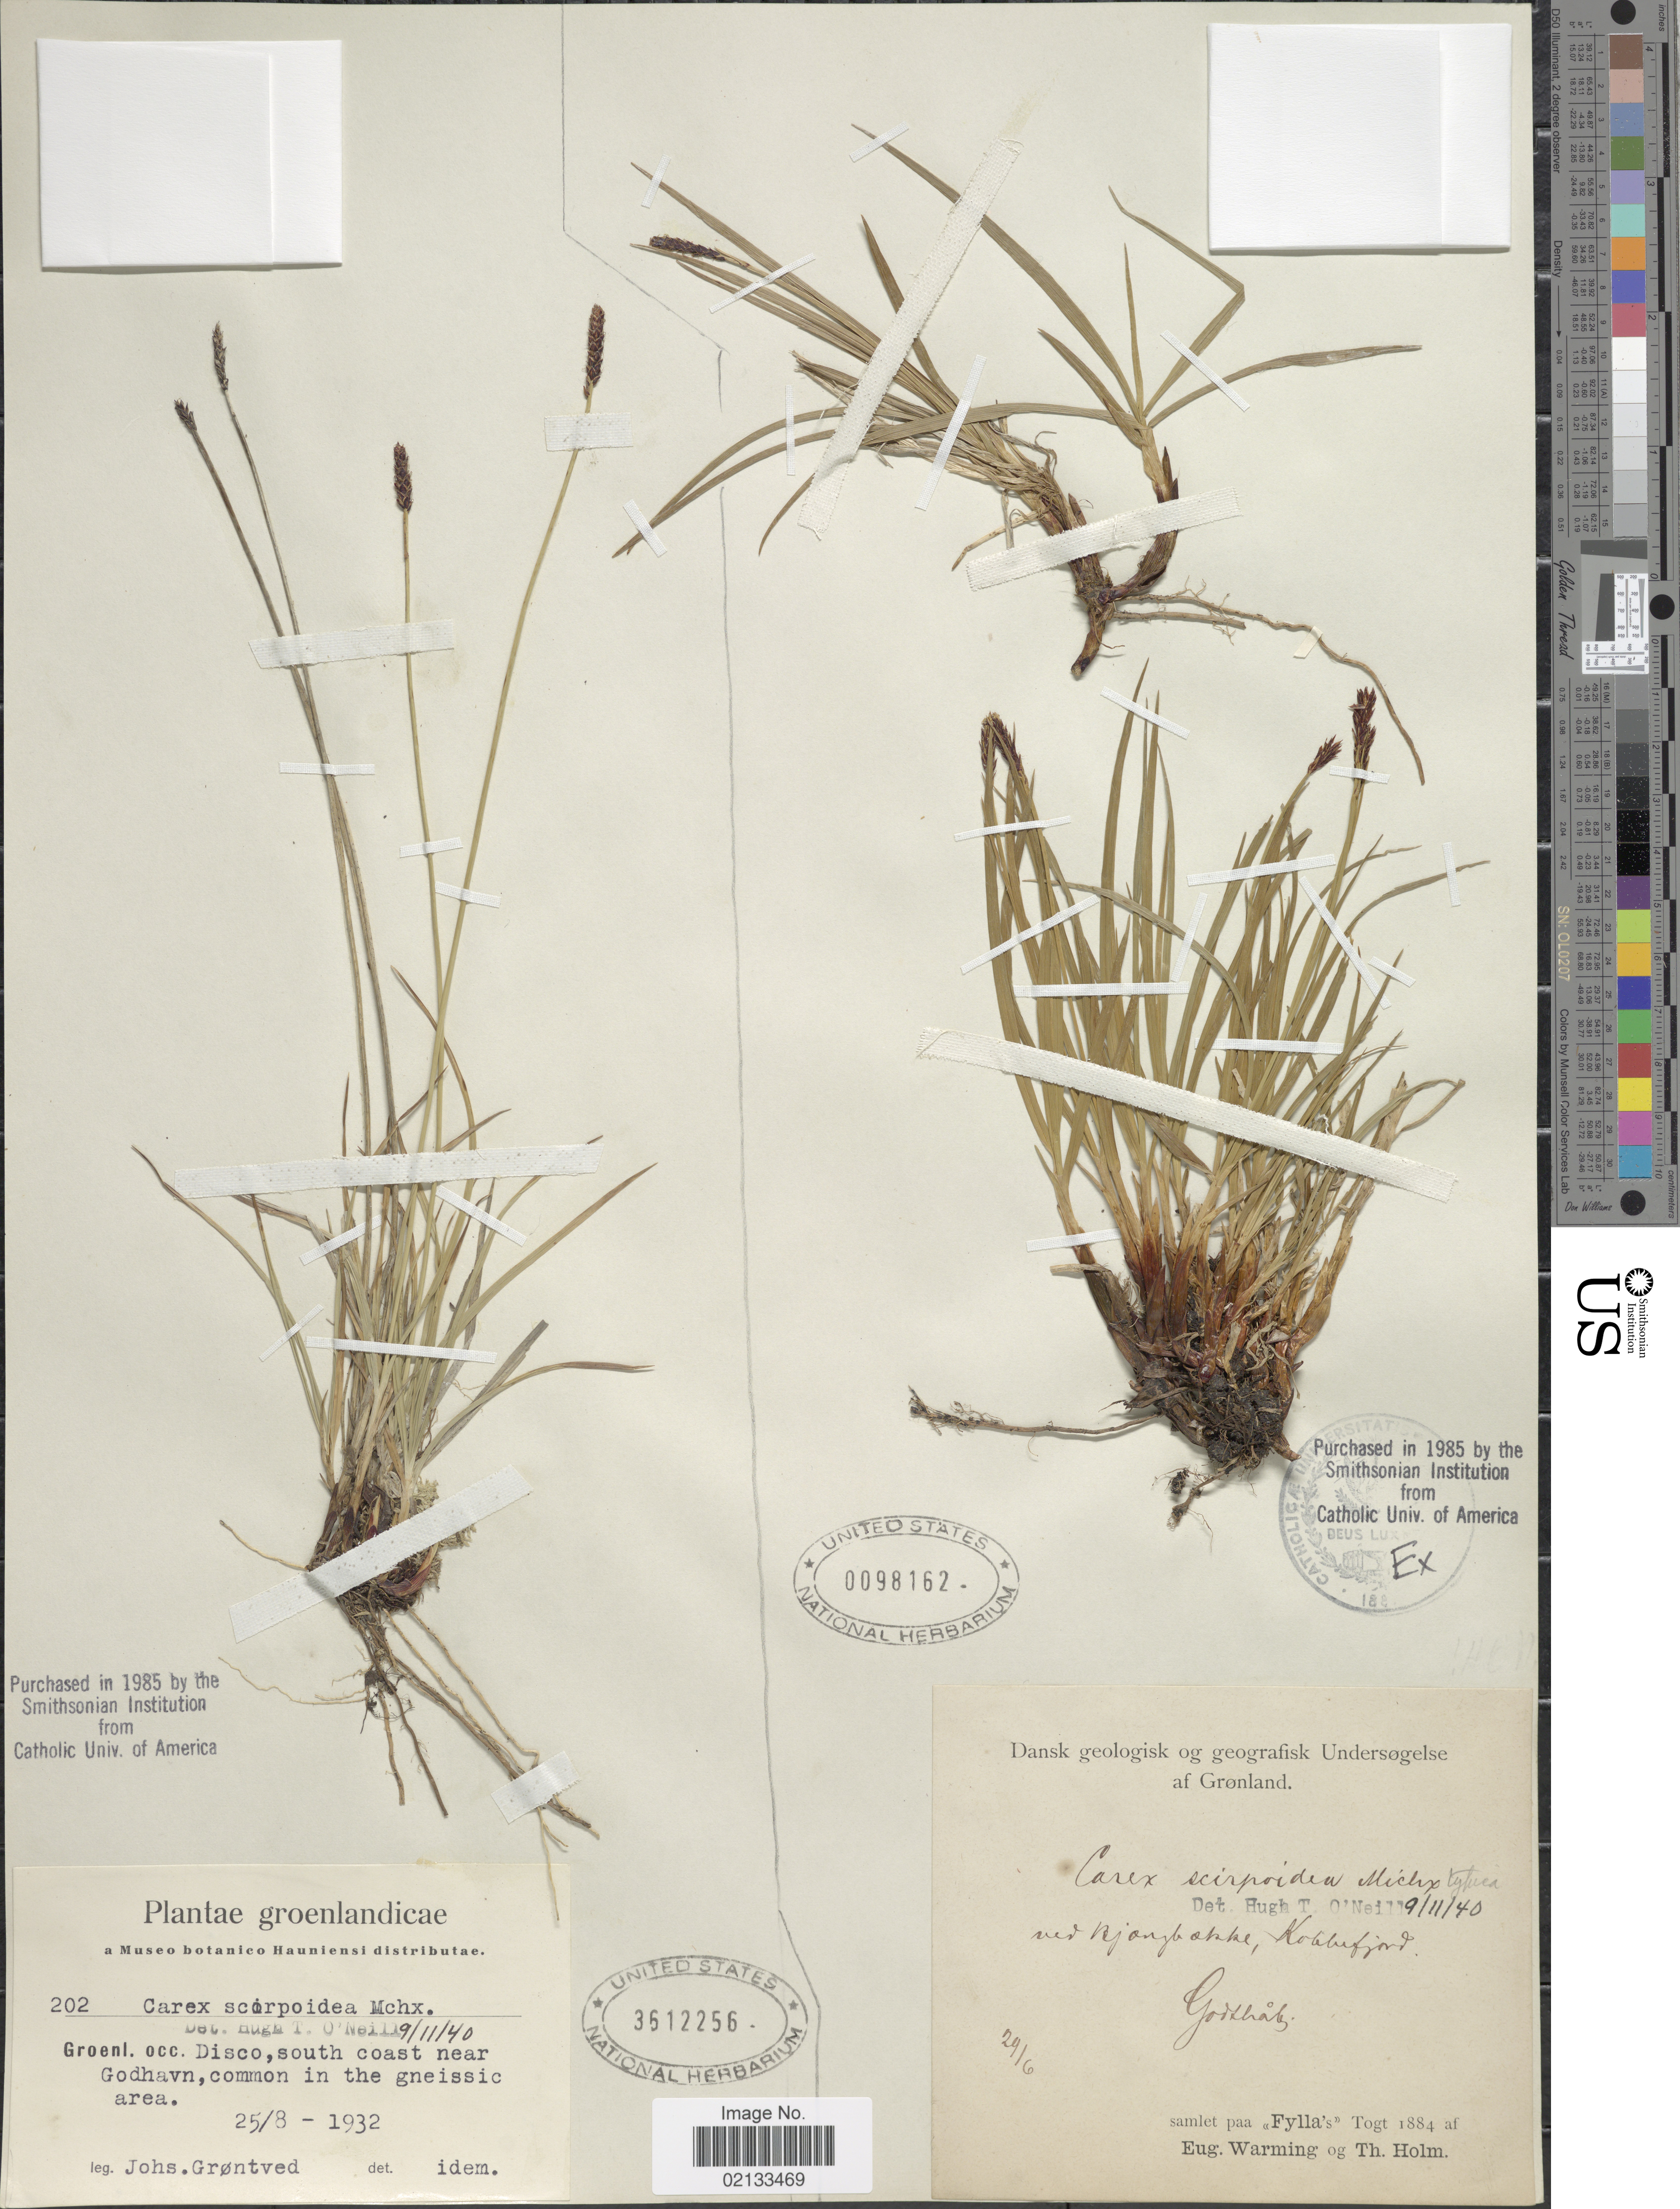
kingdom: Plantae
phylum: Tracheophyta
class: Liliopsida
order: Poales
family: Cyperaceae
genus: Carex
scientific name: Carex scirpoidea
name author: Michx.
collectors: E. Warming & T. Holm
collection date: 1884-06-29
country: Greenland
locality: Dansk geologisk og geografisk Underøgelse af Grønland, samlet paa Fylla's Togt. Ved Rjanzbokke [interpreted], Kobbefjord, Godthåb.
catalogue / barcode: US 98162